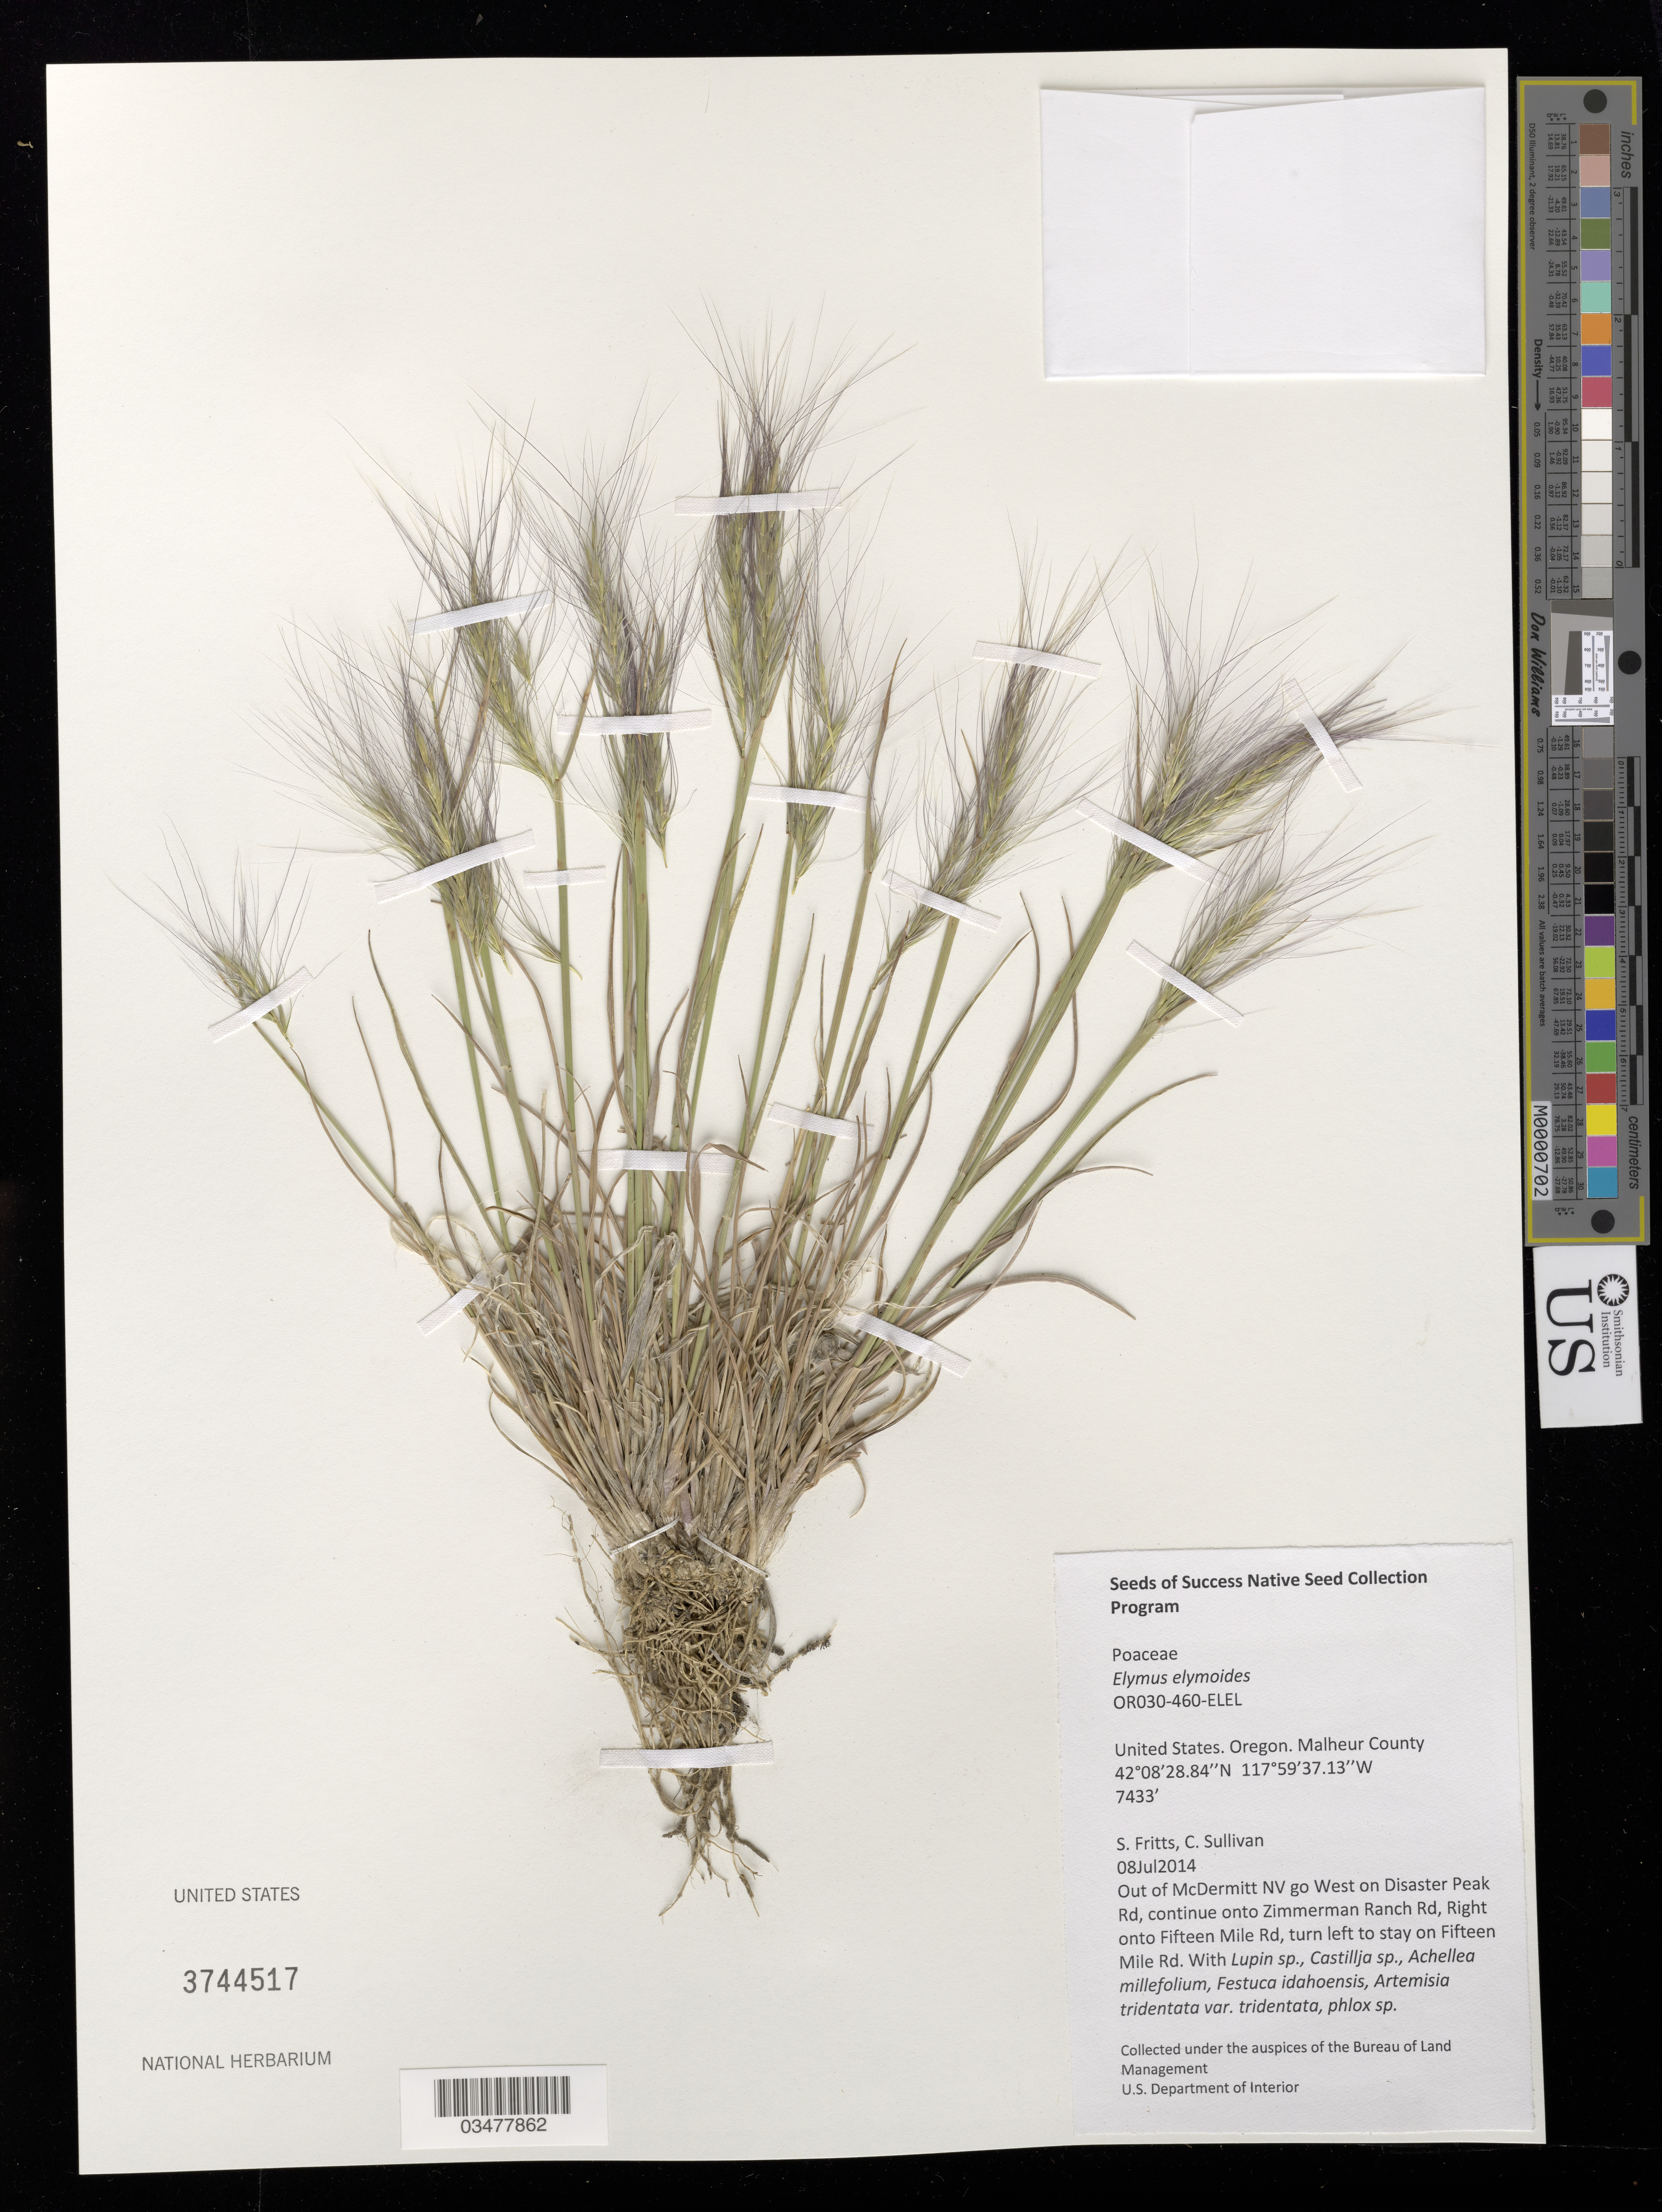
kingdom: Plantae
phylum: Tracheophyta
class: Liliopsida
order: Poales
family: Poaceae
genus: Elymus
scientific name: Elymus elymoides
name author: (Raf.) Swezey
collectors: S. Fritts & C. Sullivan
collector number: OR030-460-ELEL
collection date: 2014-07-08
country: United States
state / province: Oregon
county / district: Malheur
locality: Fifteen Mile Rd.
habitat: With Lupin sp., Castillja sp., Phlox sp., etc.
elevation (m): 2266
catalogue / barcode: US 3744517